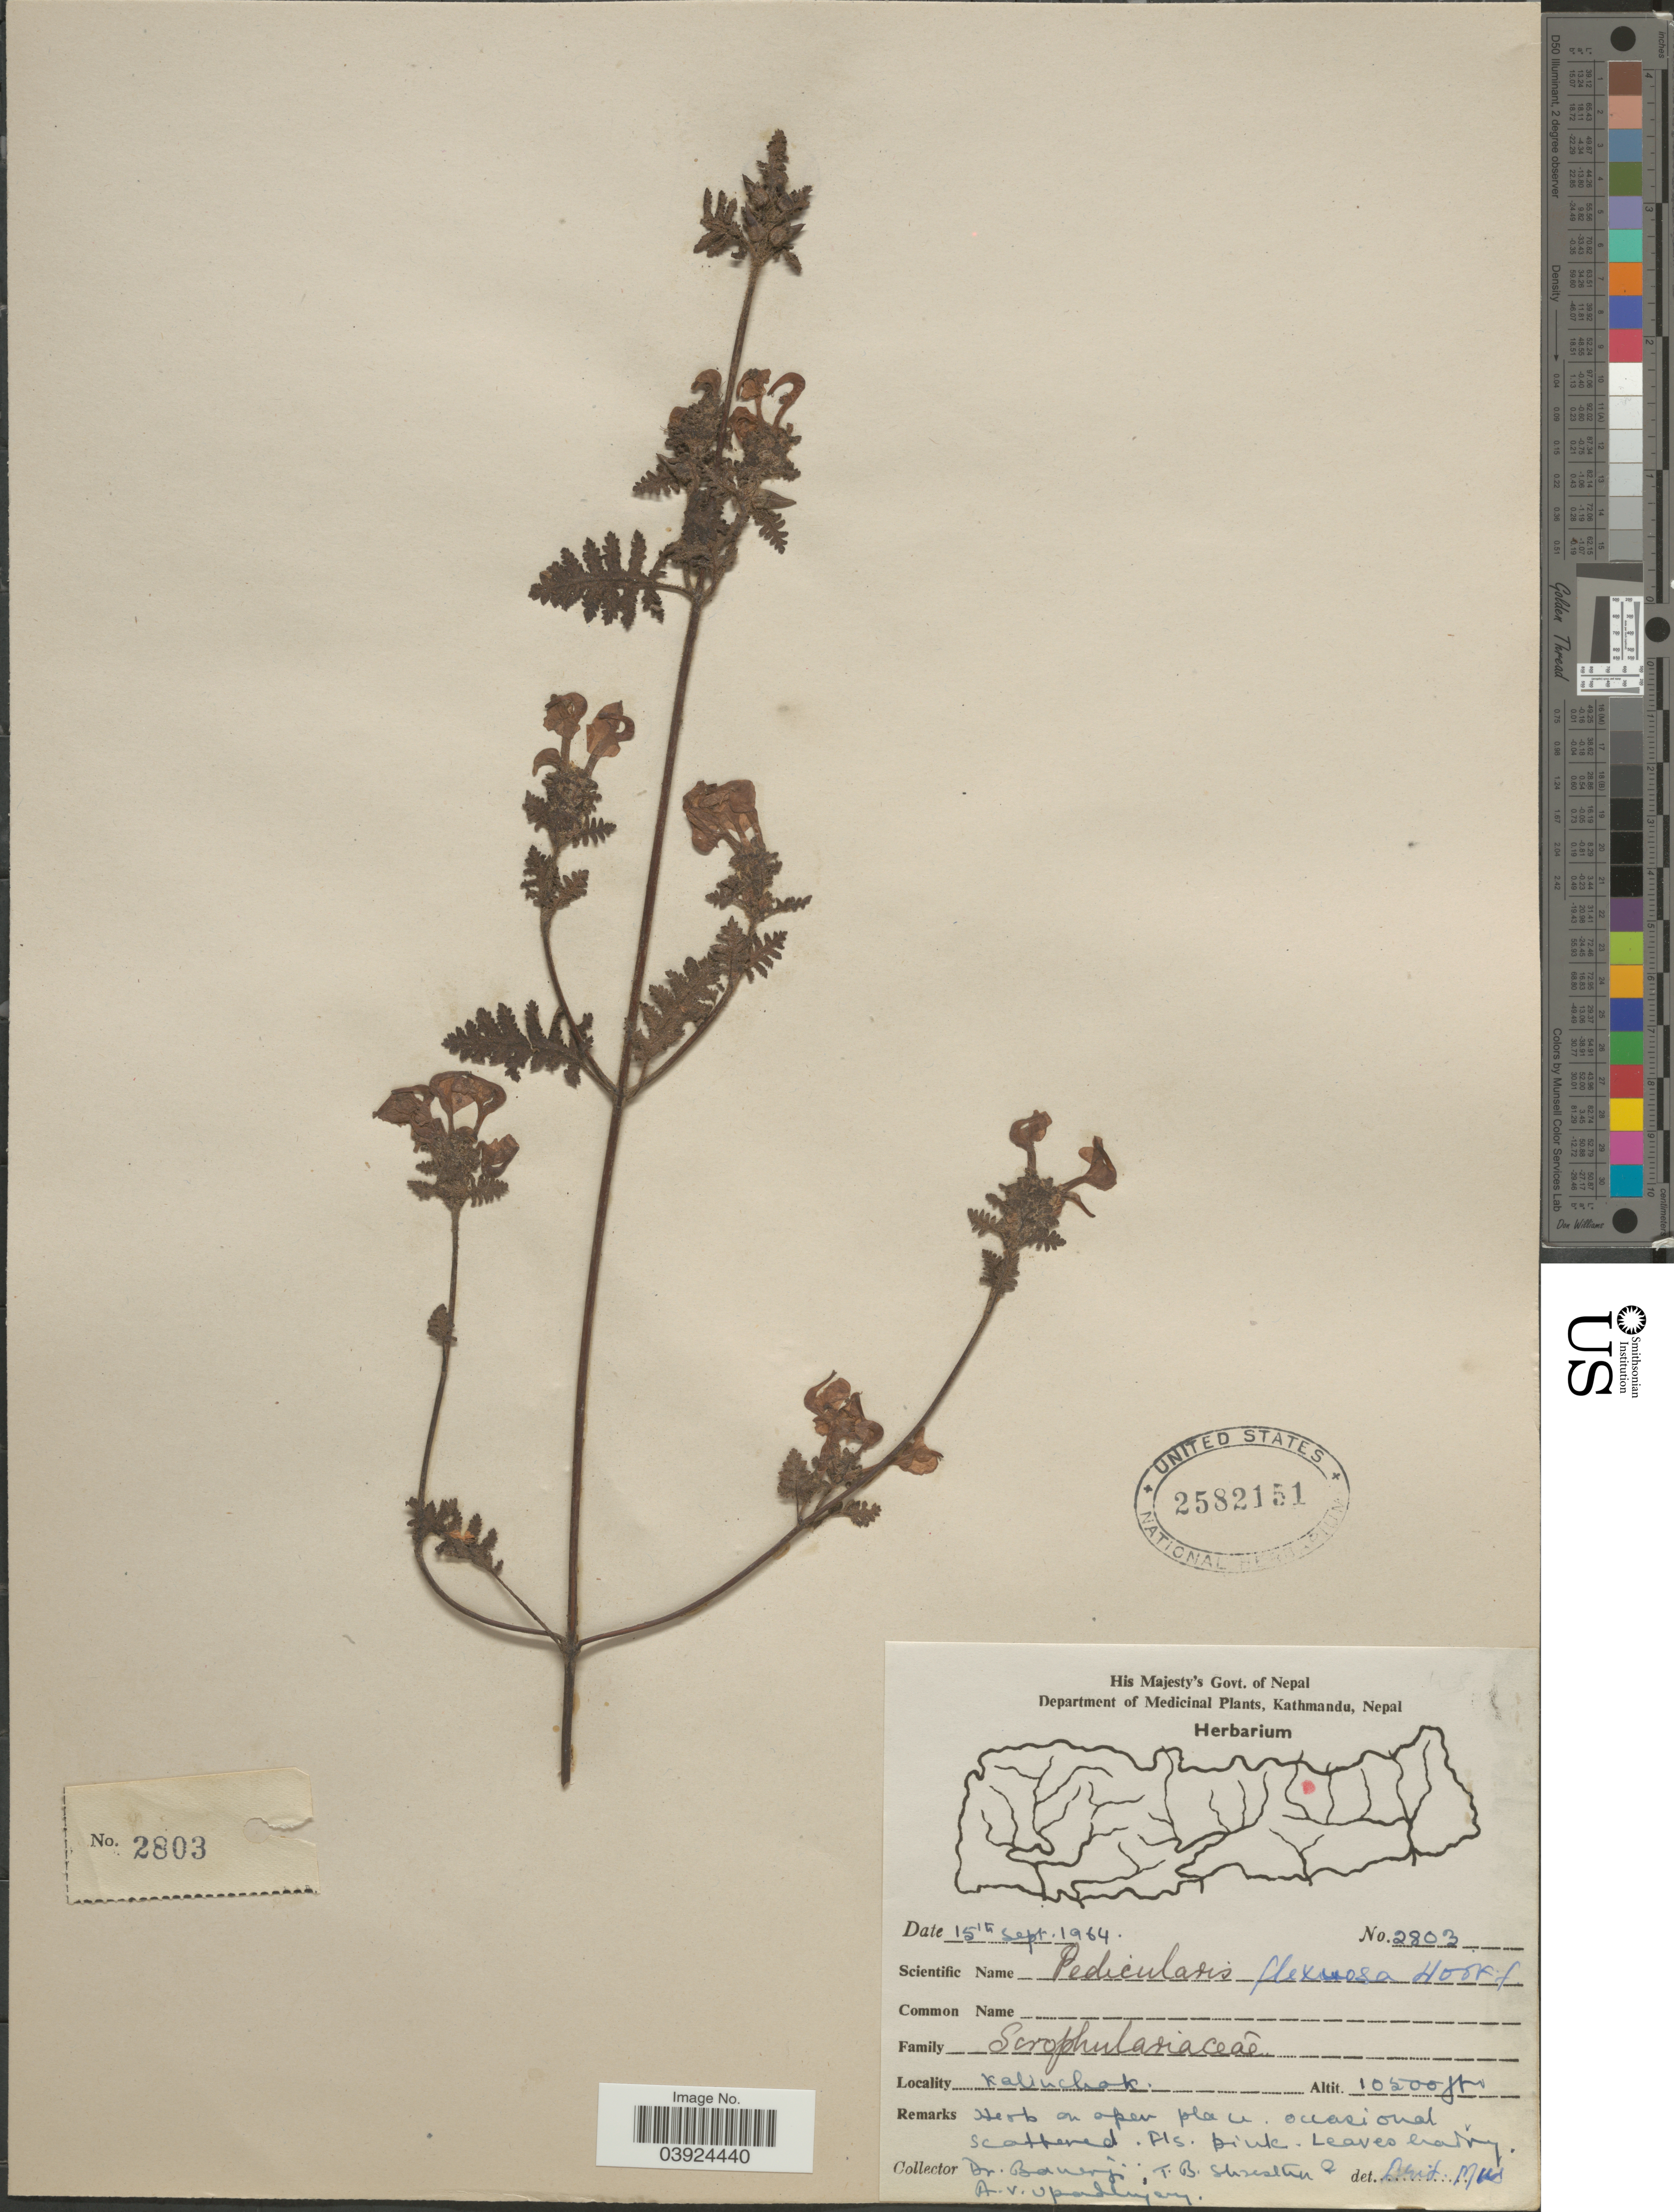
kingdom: Plantae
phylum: Tracheophyta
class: Magnoliopsida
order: Lamiales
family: Orobanchaceae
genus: Pedicularis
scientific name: Pedicularis flexuosa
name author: Hook. f.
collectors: Banerjee, T. B. Shrestha & A. V. Upadhyay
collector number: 2803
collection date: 1964-09-15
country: Nepal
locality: Kalinchak.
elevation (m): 3200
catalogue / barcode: US 2582151